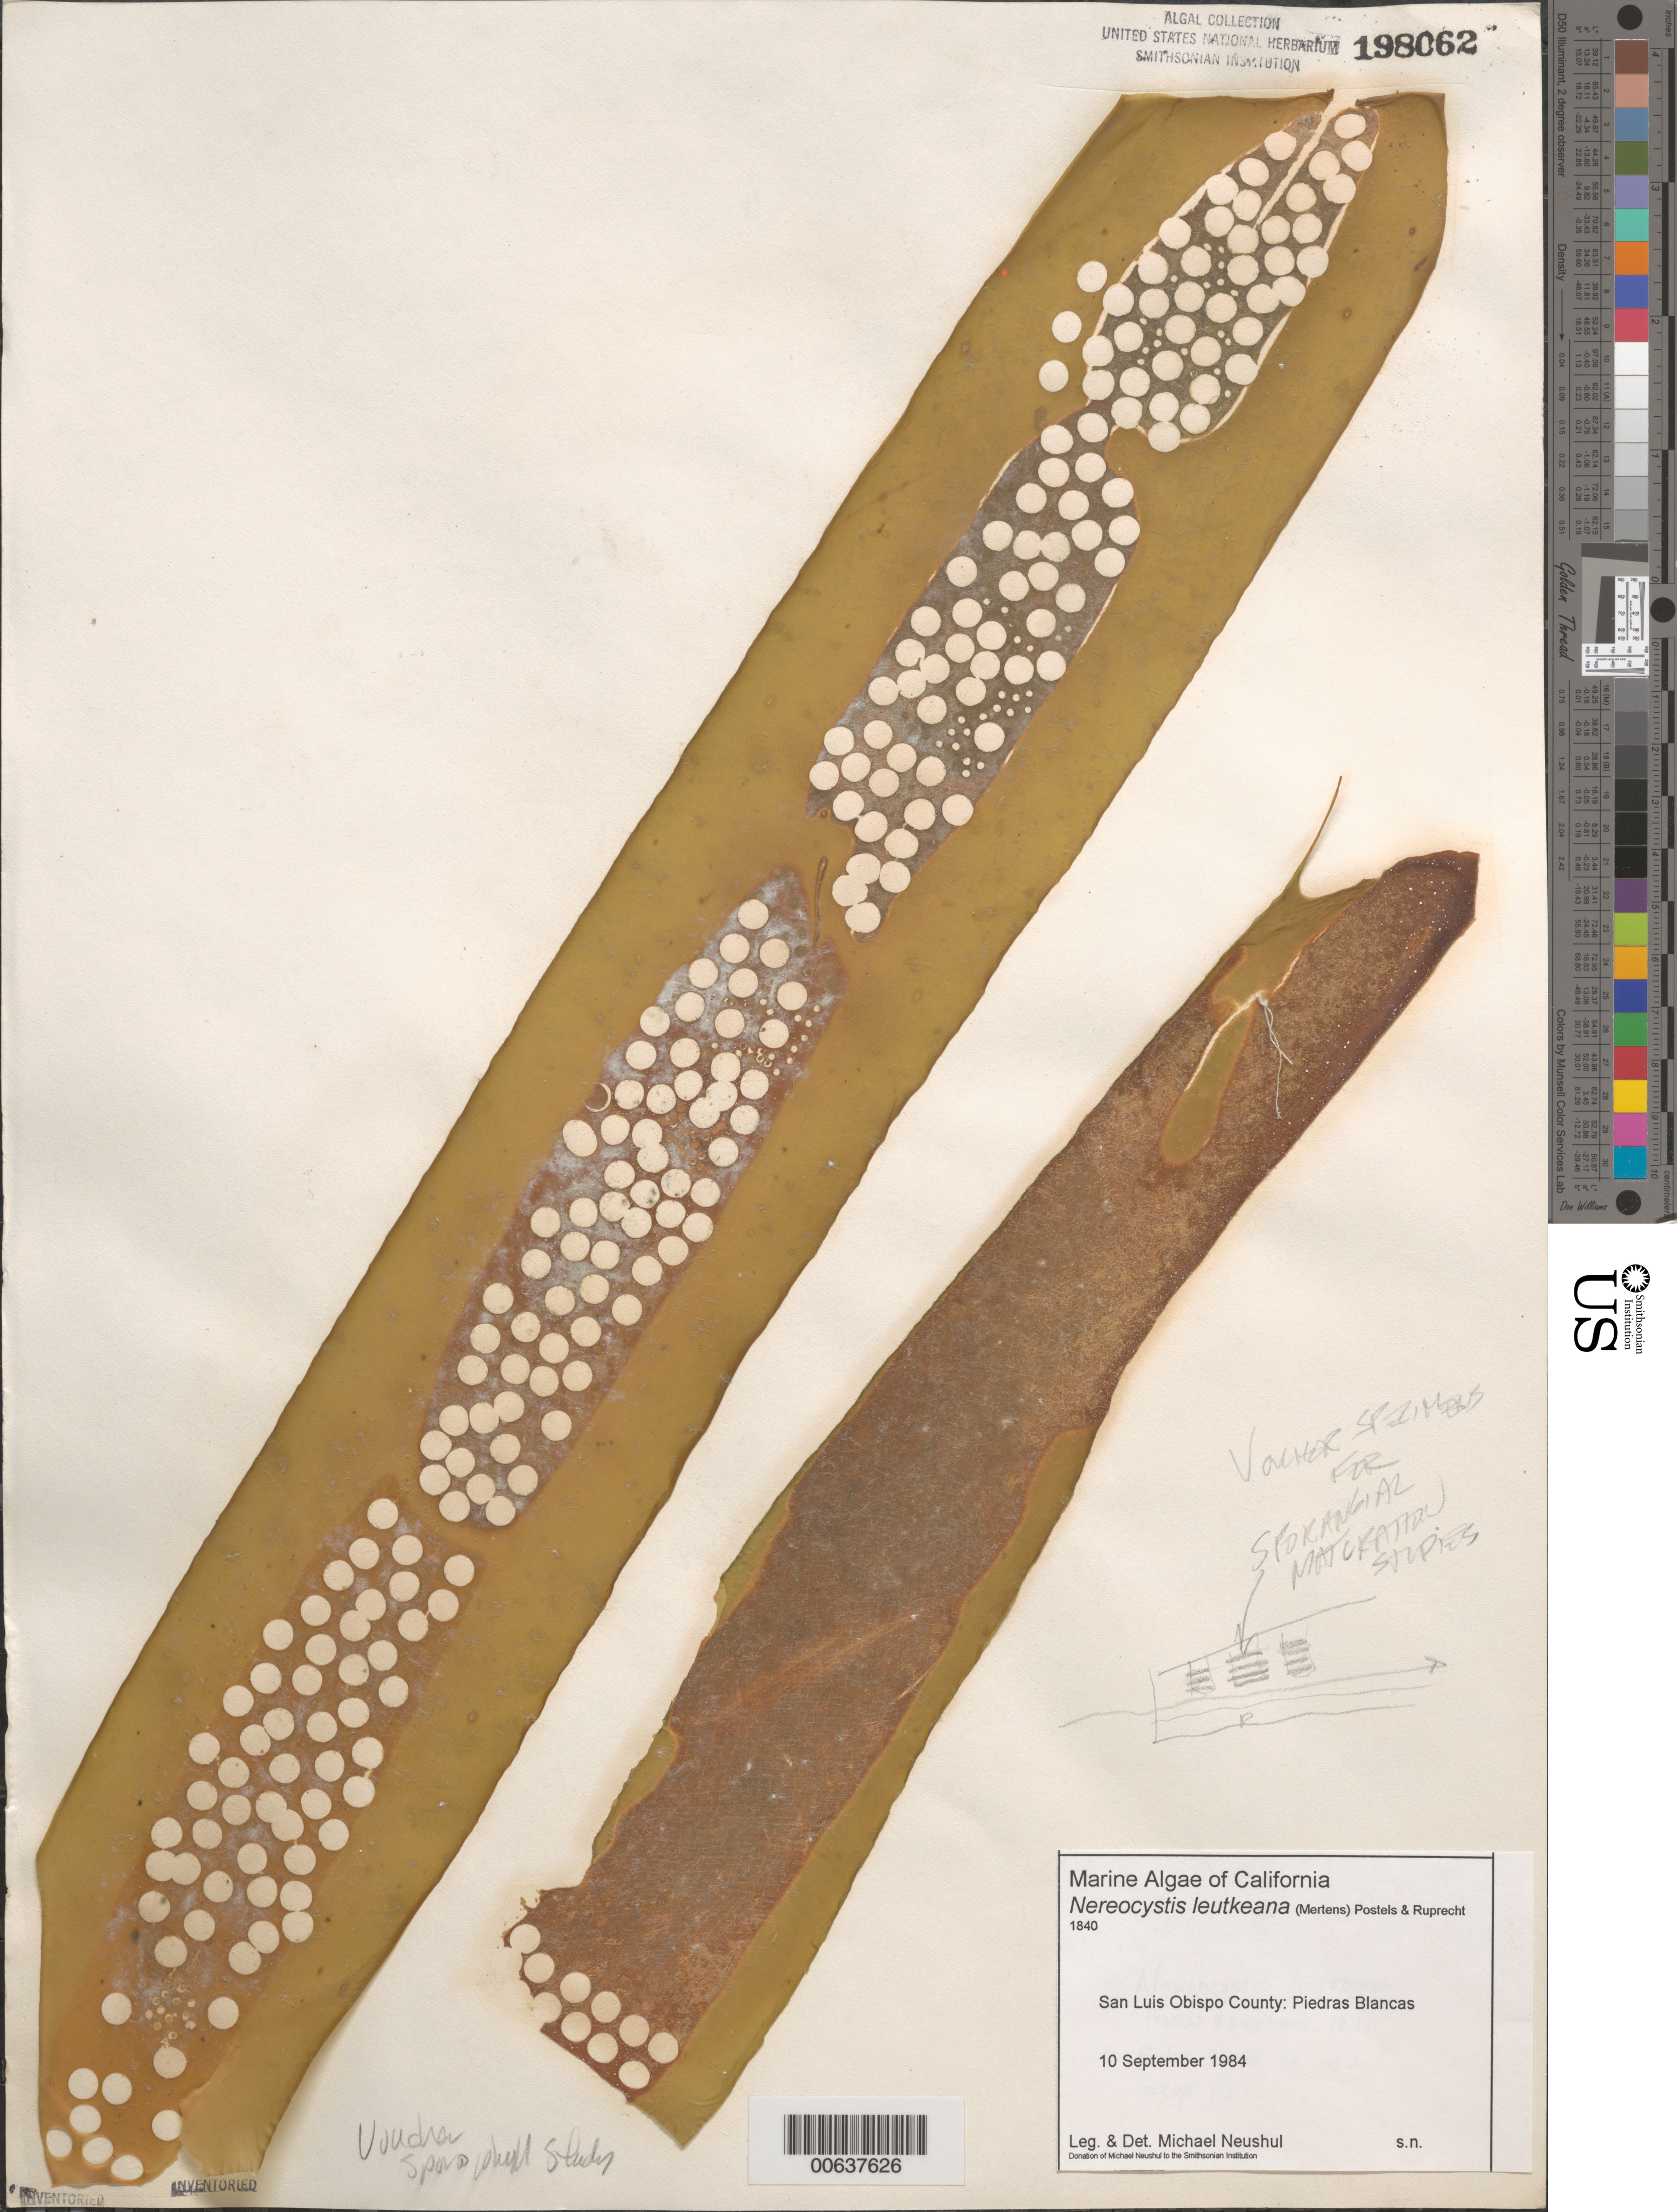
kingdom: Chromista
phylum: Ochrophyta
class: Phaeophyceae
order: Laminariales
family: Laminariaceae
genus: Nereocystis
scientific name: Nereocystis luetkeana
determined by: Neushul, M.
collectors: M. Neushul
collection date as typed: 10 Sep 1984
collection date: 1984-09-10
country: United States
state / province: California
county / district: San Luis Obispo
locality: Piedras Blancas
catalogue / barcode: US 198062